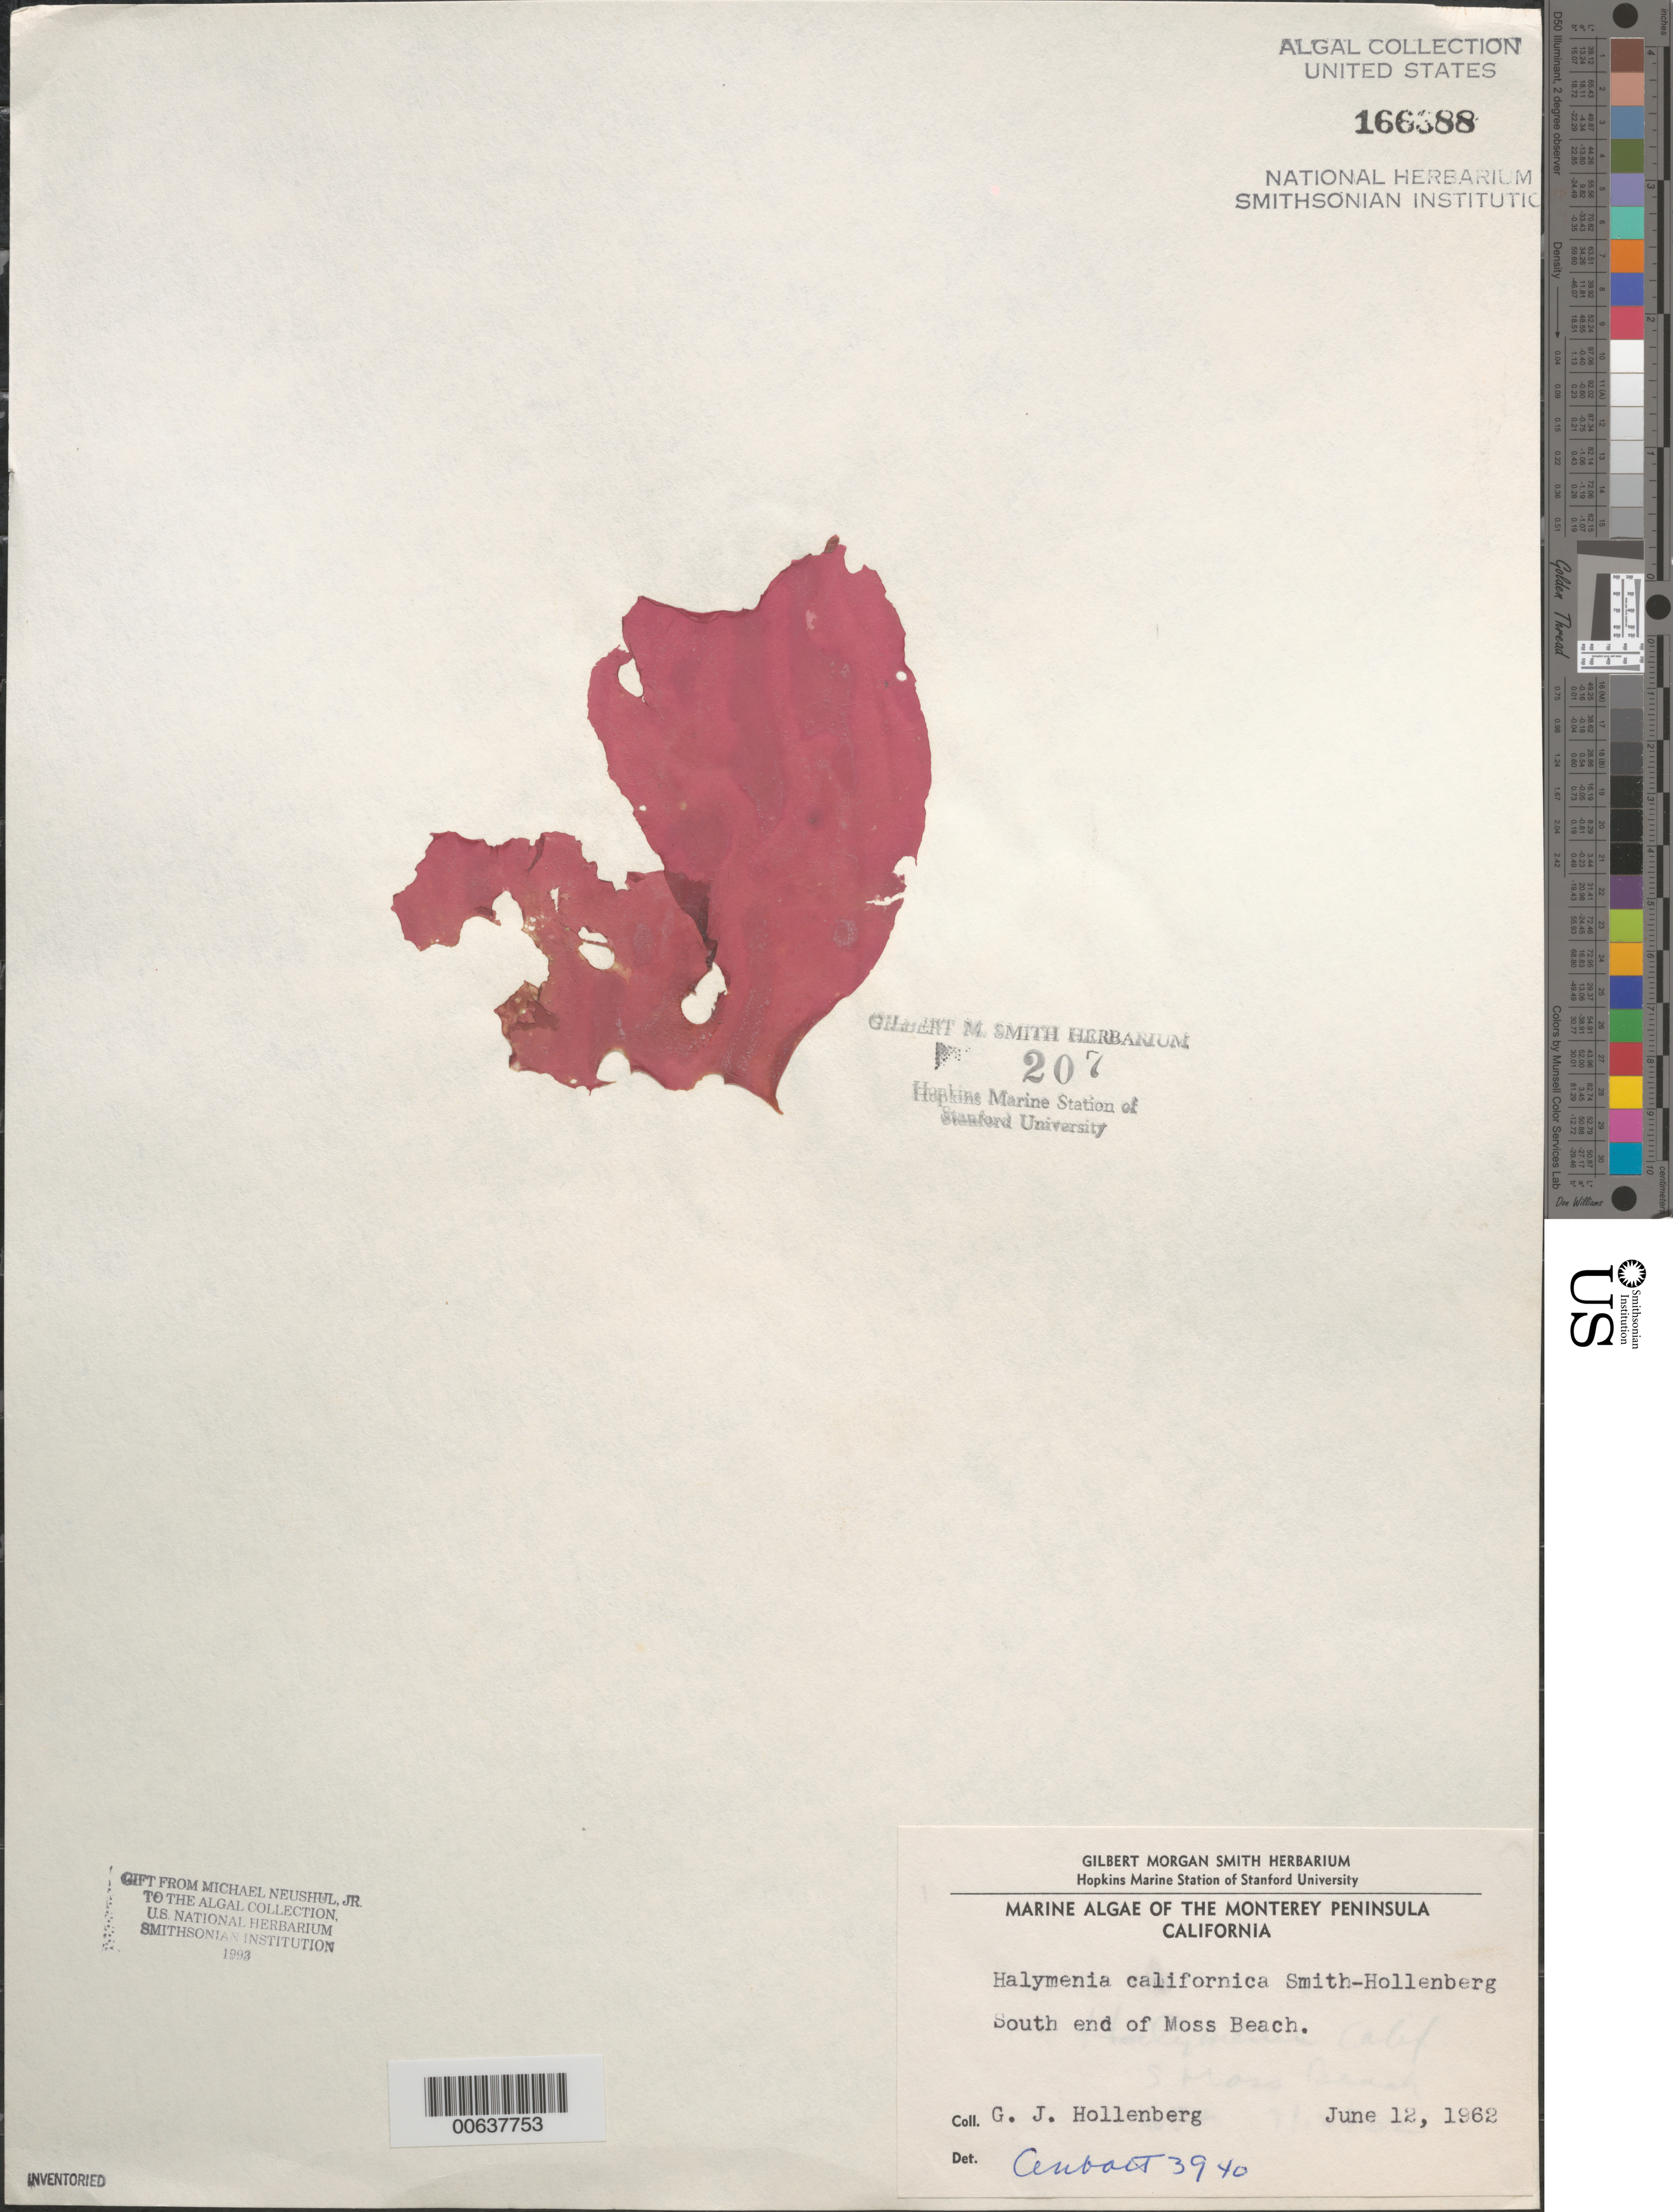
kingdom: Plantae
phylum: Rhodophyta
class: Florideophyceae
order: Halymeniales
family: Halymeniaceae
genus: Halymenia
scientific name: Halymenia californica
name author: G.M. Sm. & Hollenb.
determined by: Abbott, Isabella A.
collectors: G. Hollenberg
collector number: IAA 3940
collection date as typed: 12 Jun 1962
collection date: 1962-06-12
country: United States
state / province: California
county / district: Monterey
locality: Moss Beach, south end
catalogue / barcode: US 166388